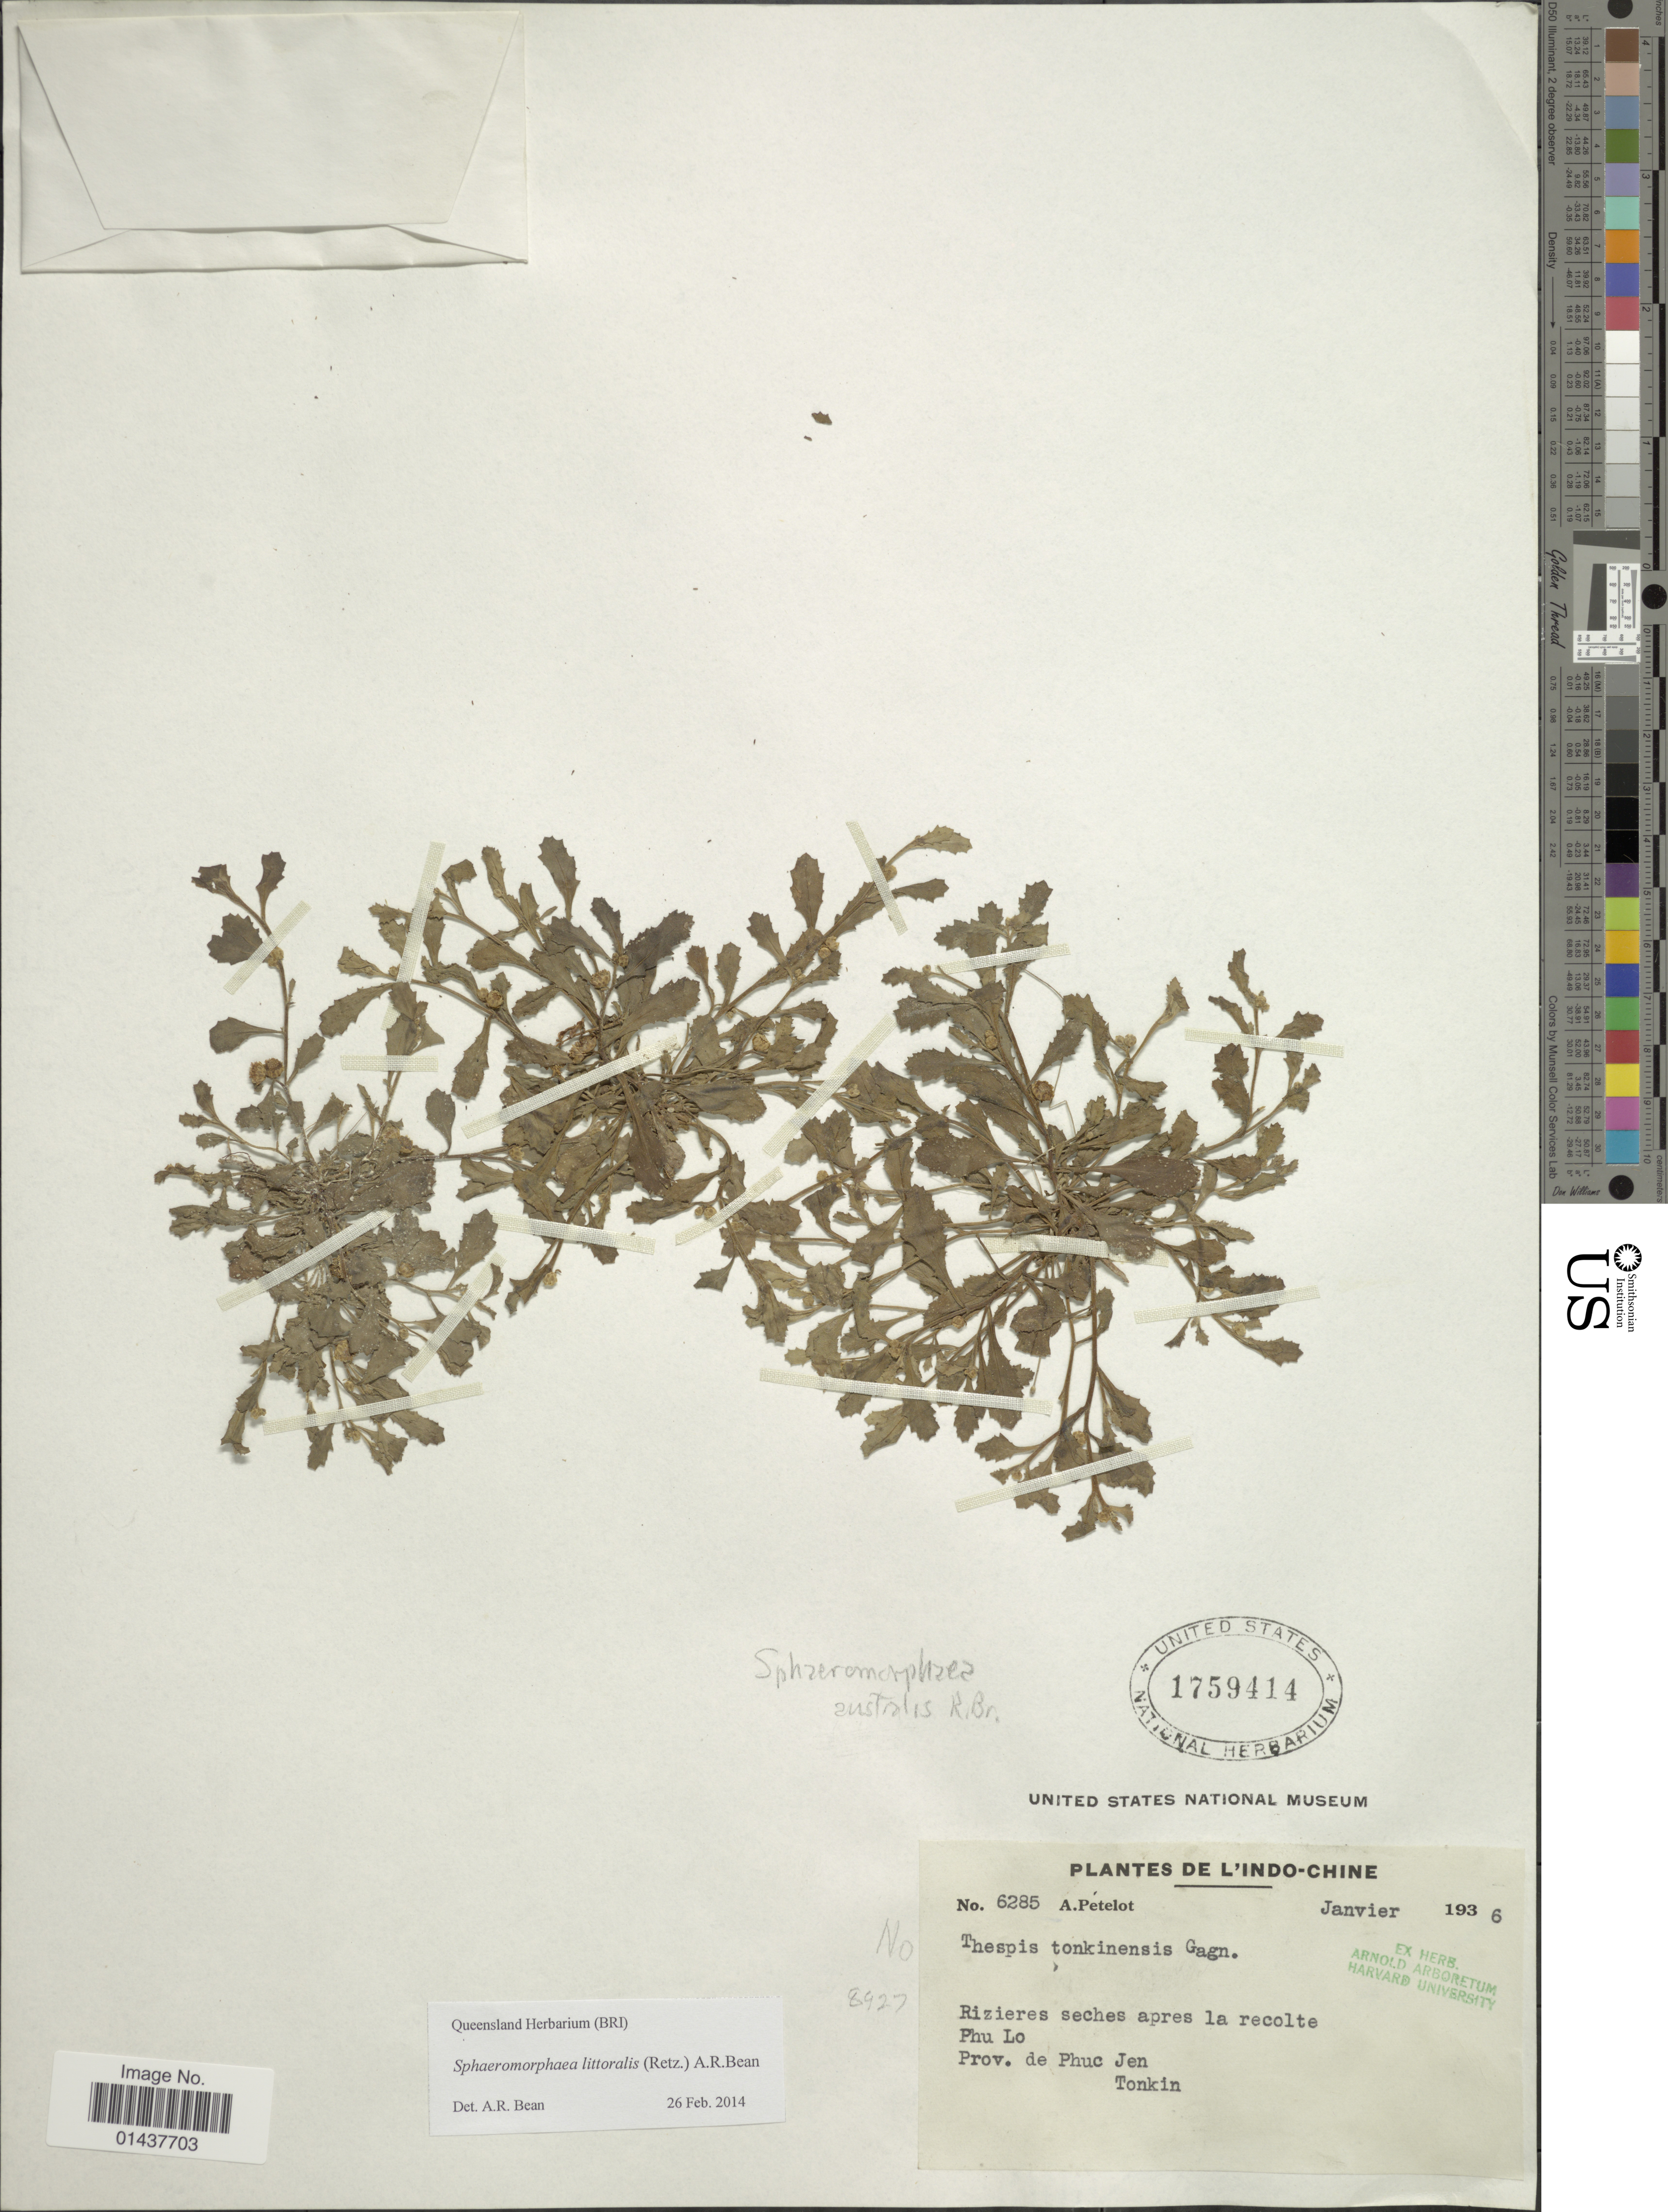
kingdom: Plantae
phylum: Tracheophyta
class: Magnoliopsida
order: Asterales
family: Asteraceae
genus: Sphaeromorphaea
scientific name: Sphaeromorphaea littoralis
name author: (Retz.) A.R. Bean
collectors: A. Petelot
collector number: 6285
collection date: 1936-01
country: Vietnam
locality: Rizieres seches apres la recolte Phu Lo, Prov de Phuc Jen, Tonkin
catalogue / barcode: US 1759414